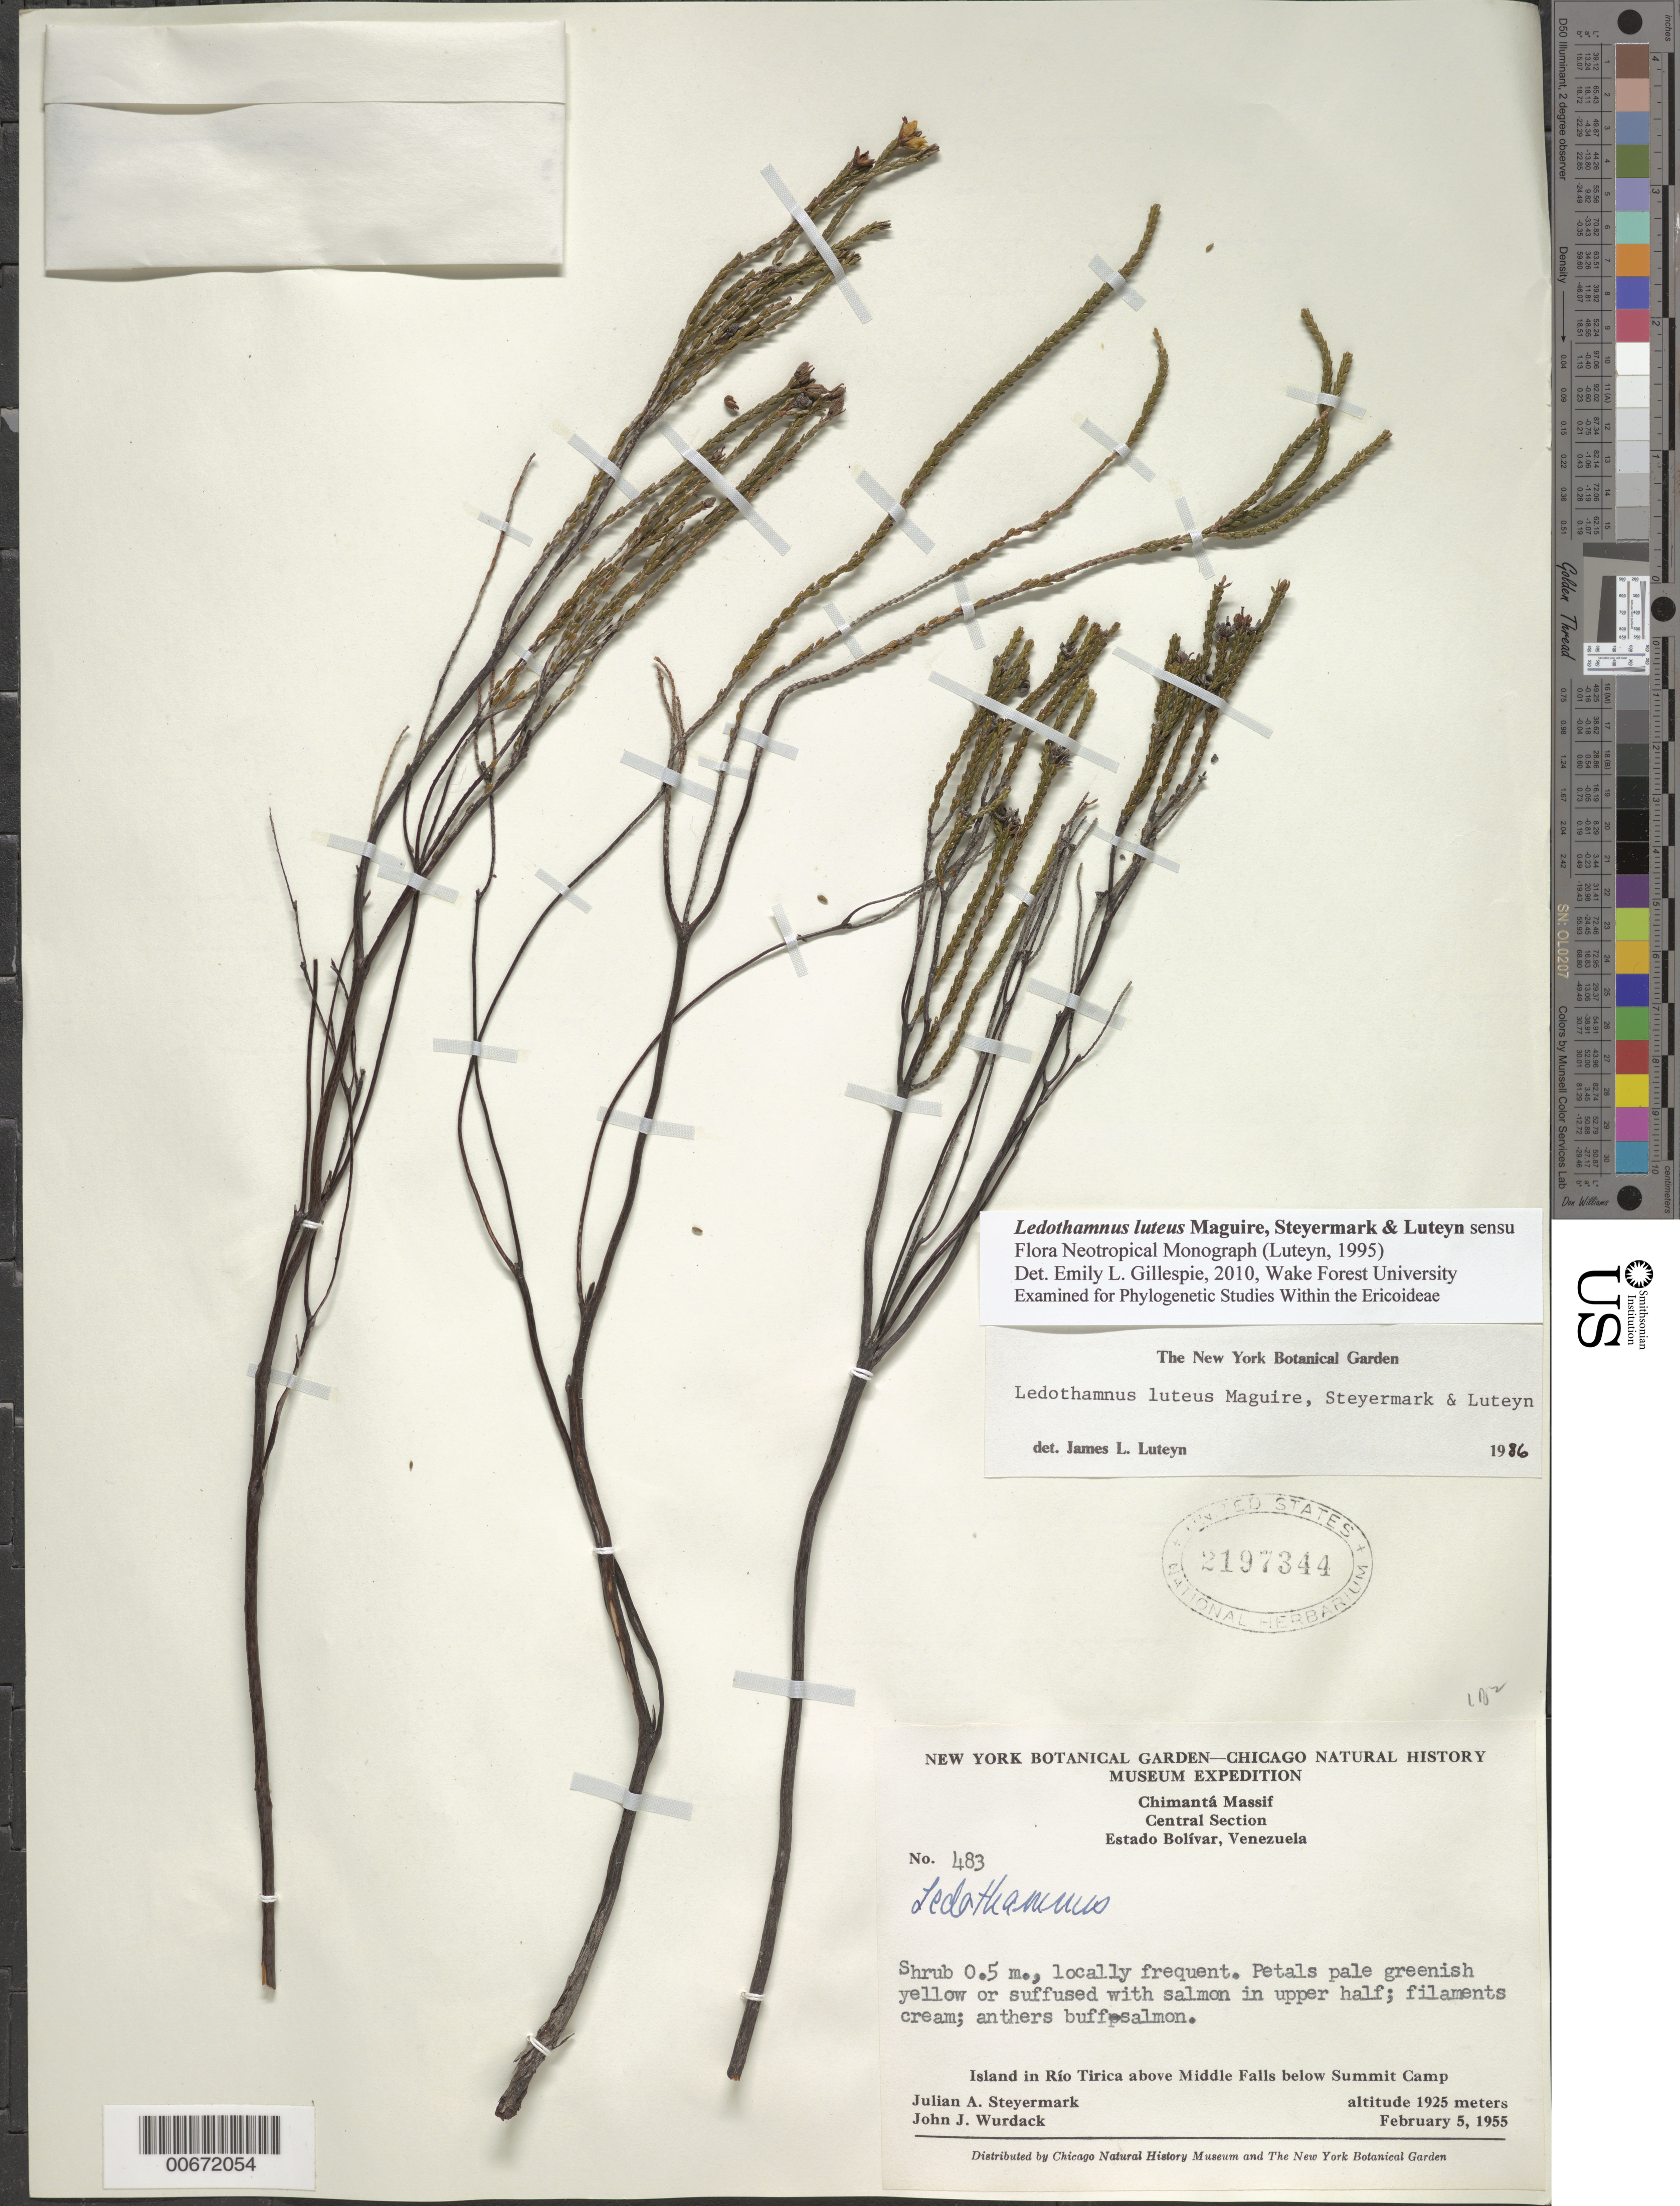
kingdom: Plantae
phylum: Tracheophyta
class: Magnoliopsida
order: Ericales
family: Ericaceae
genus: Ledothamnus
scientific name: Ledothamnus luteus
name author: Maguire et al.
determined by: Luteyn, J. L.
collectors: J. Steyermark & J. J. Wurdack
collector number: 55 483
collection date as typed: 5-Feb-55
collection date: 1955-02-05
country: Venezuela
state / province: Bolívar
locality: Chimantá Massif, Río Tirica, above Middle Falls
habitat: Island in river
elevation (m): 1925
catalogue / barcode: US 2197344